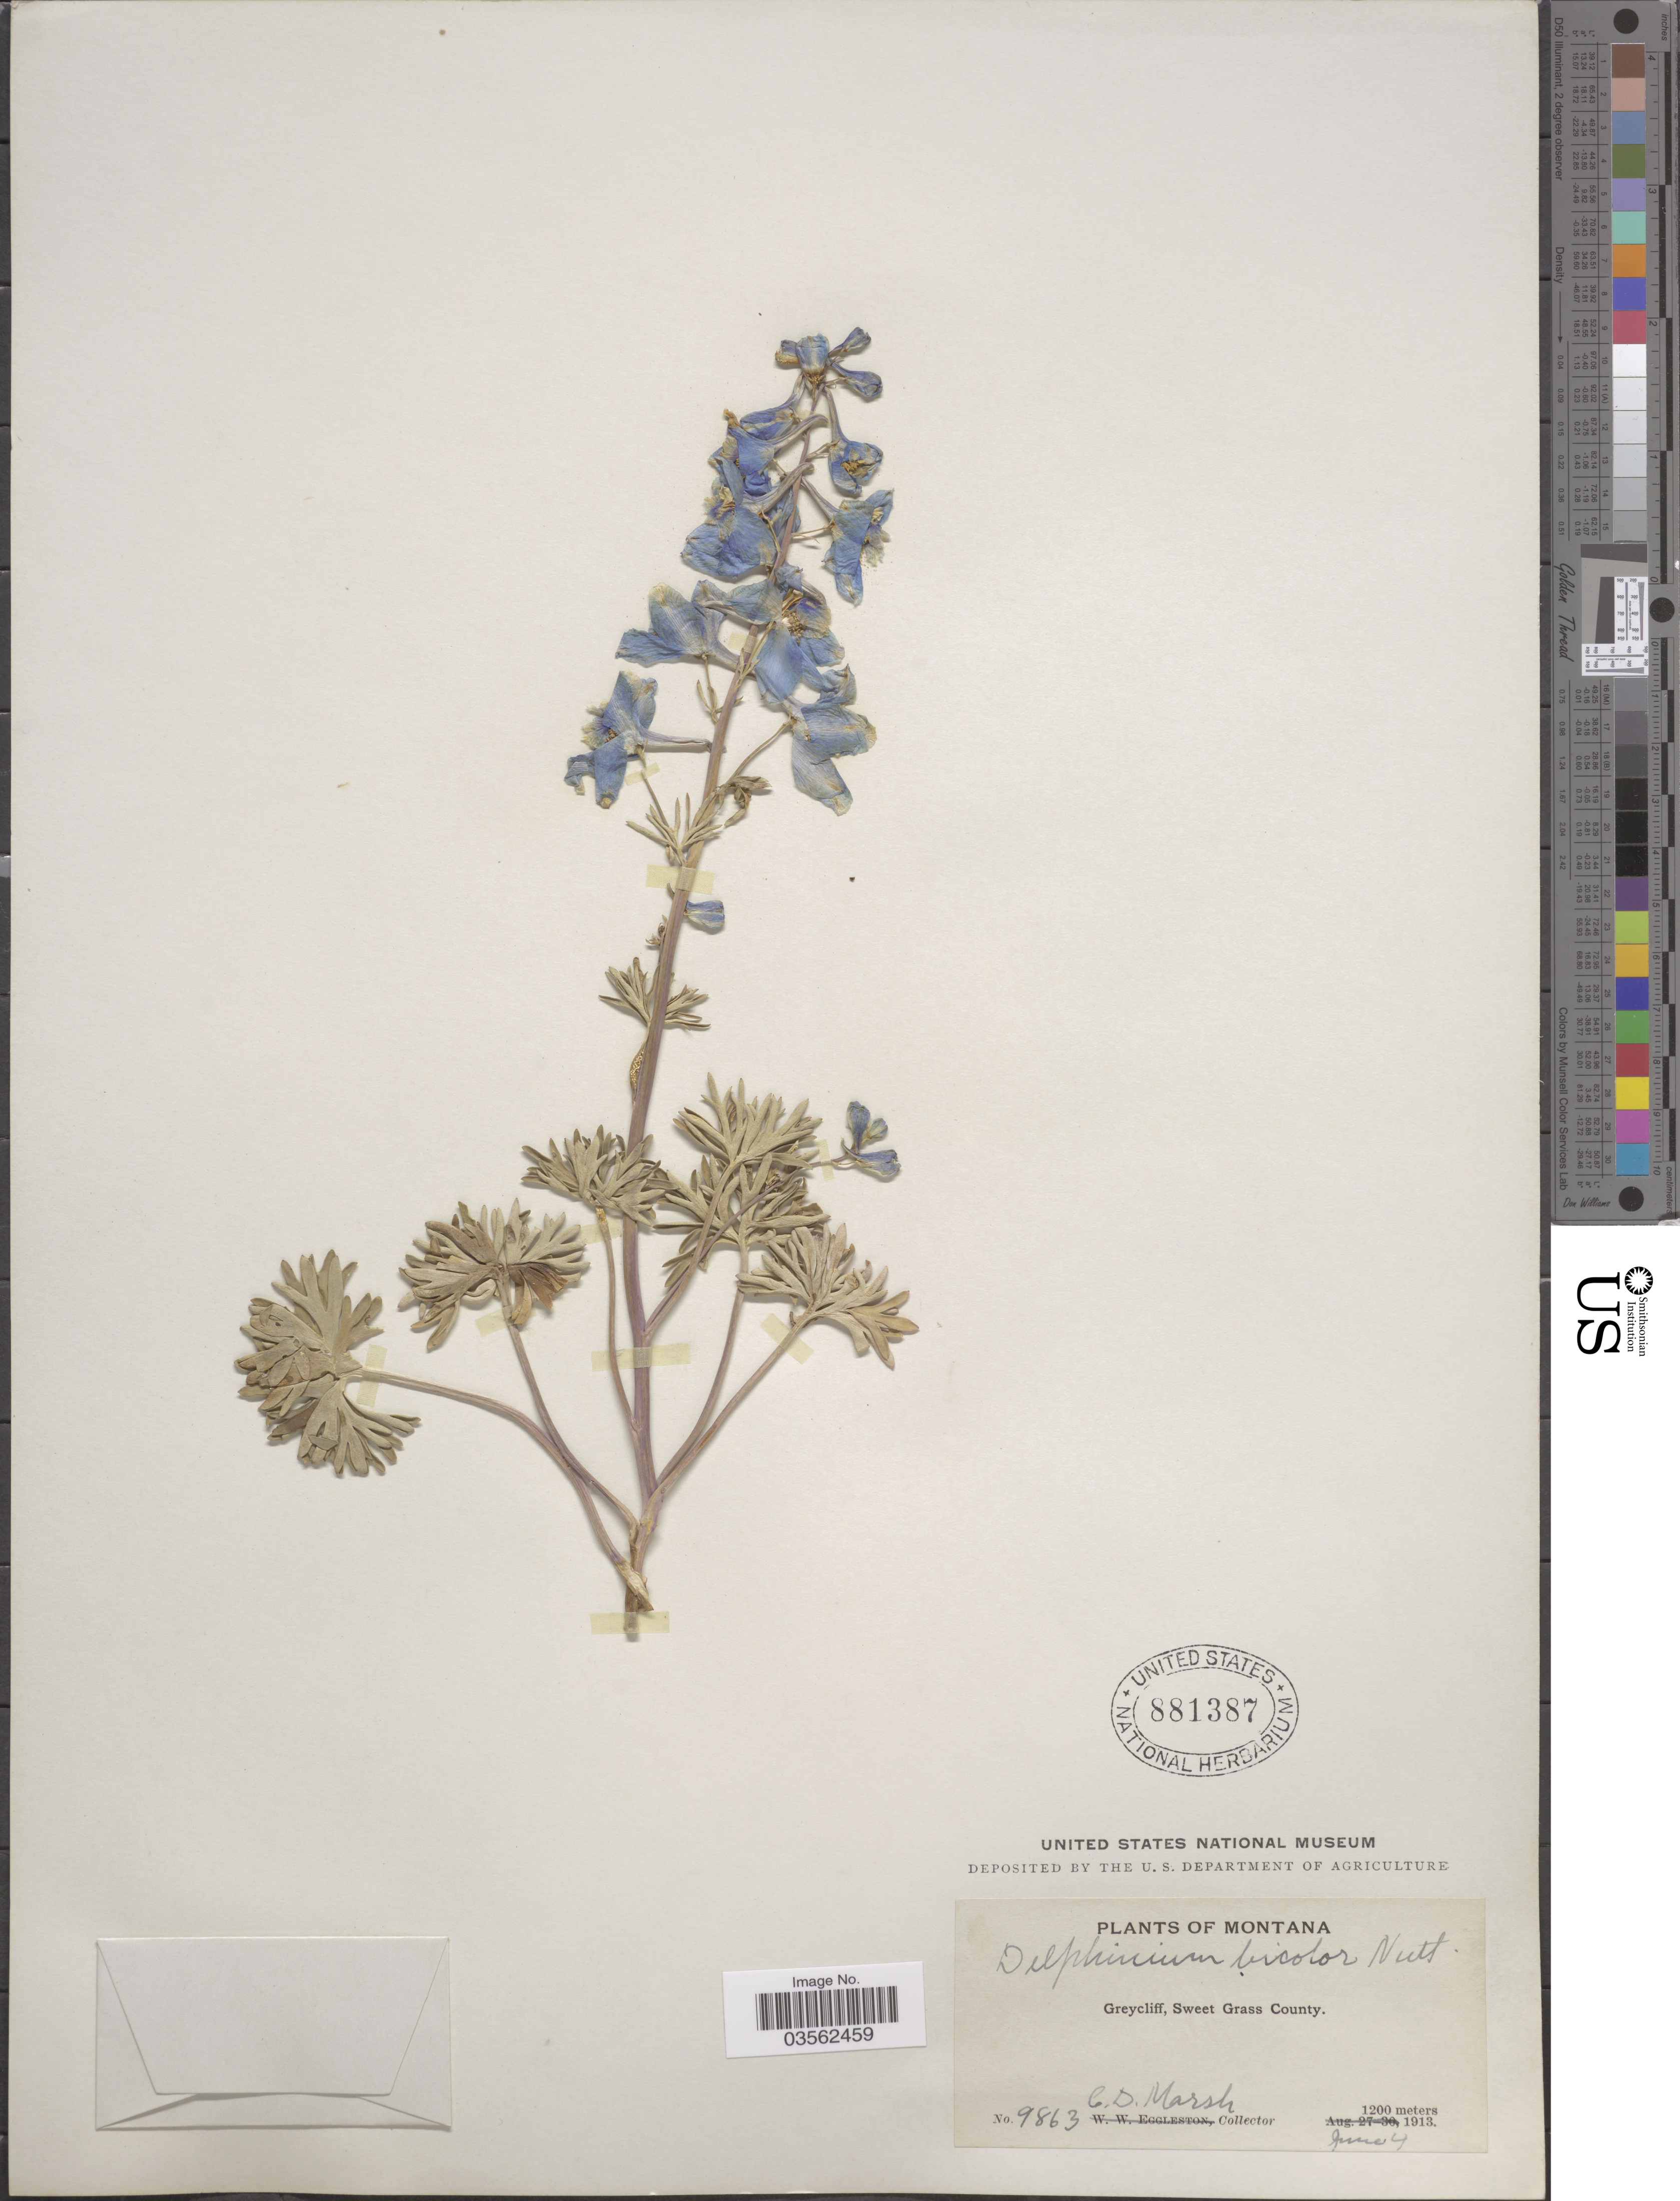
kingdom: Plantae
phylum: Tracheophyta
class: Magnoliopsida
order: Ranunculales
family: Ranunculaceae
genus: Delphinium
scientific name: Delphinium bicolor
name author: Nutt.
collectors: C. D. Marsh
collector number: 9863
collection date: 1913-06-04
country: United States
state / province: Montana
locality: Greycliff, Sweet Grass County.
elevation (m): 1200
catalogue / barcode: US 881387